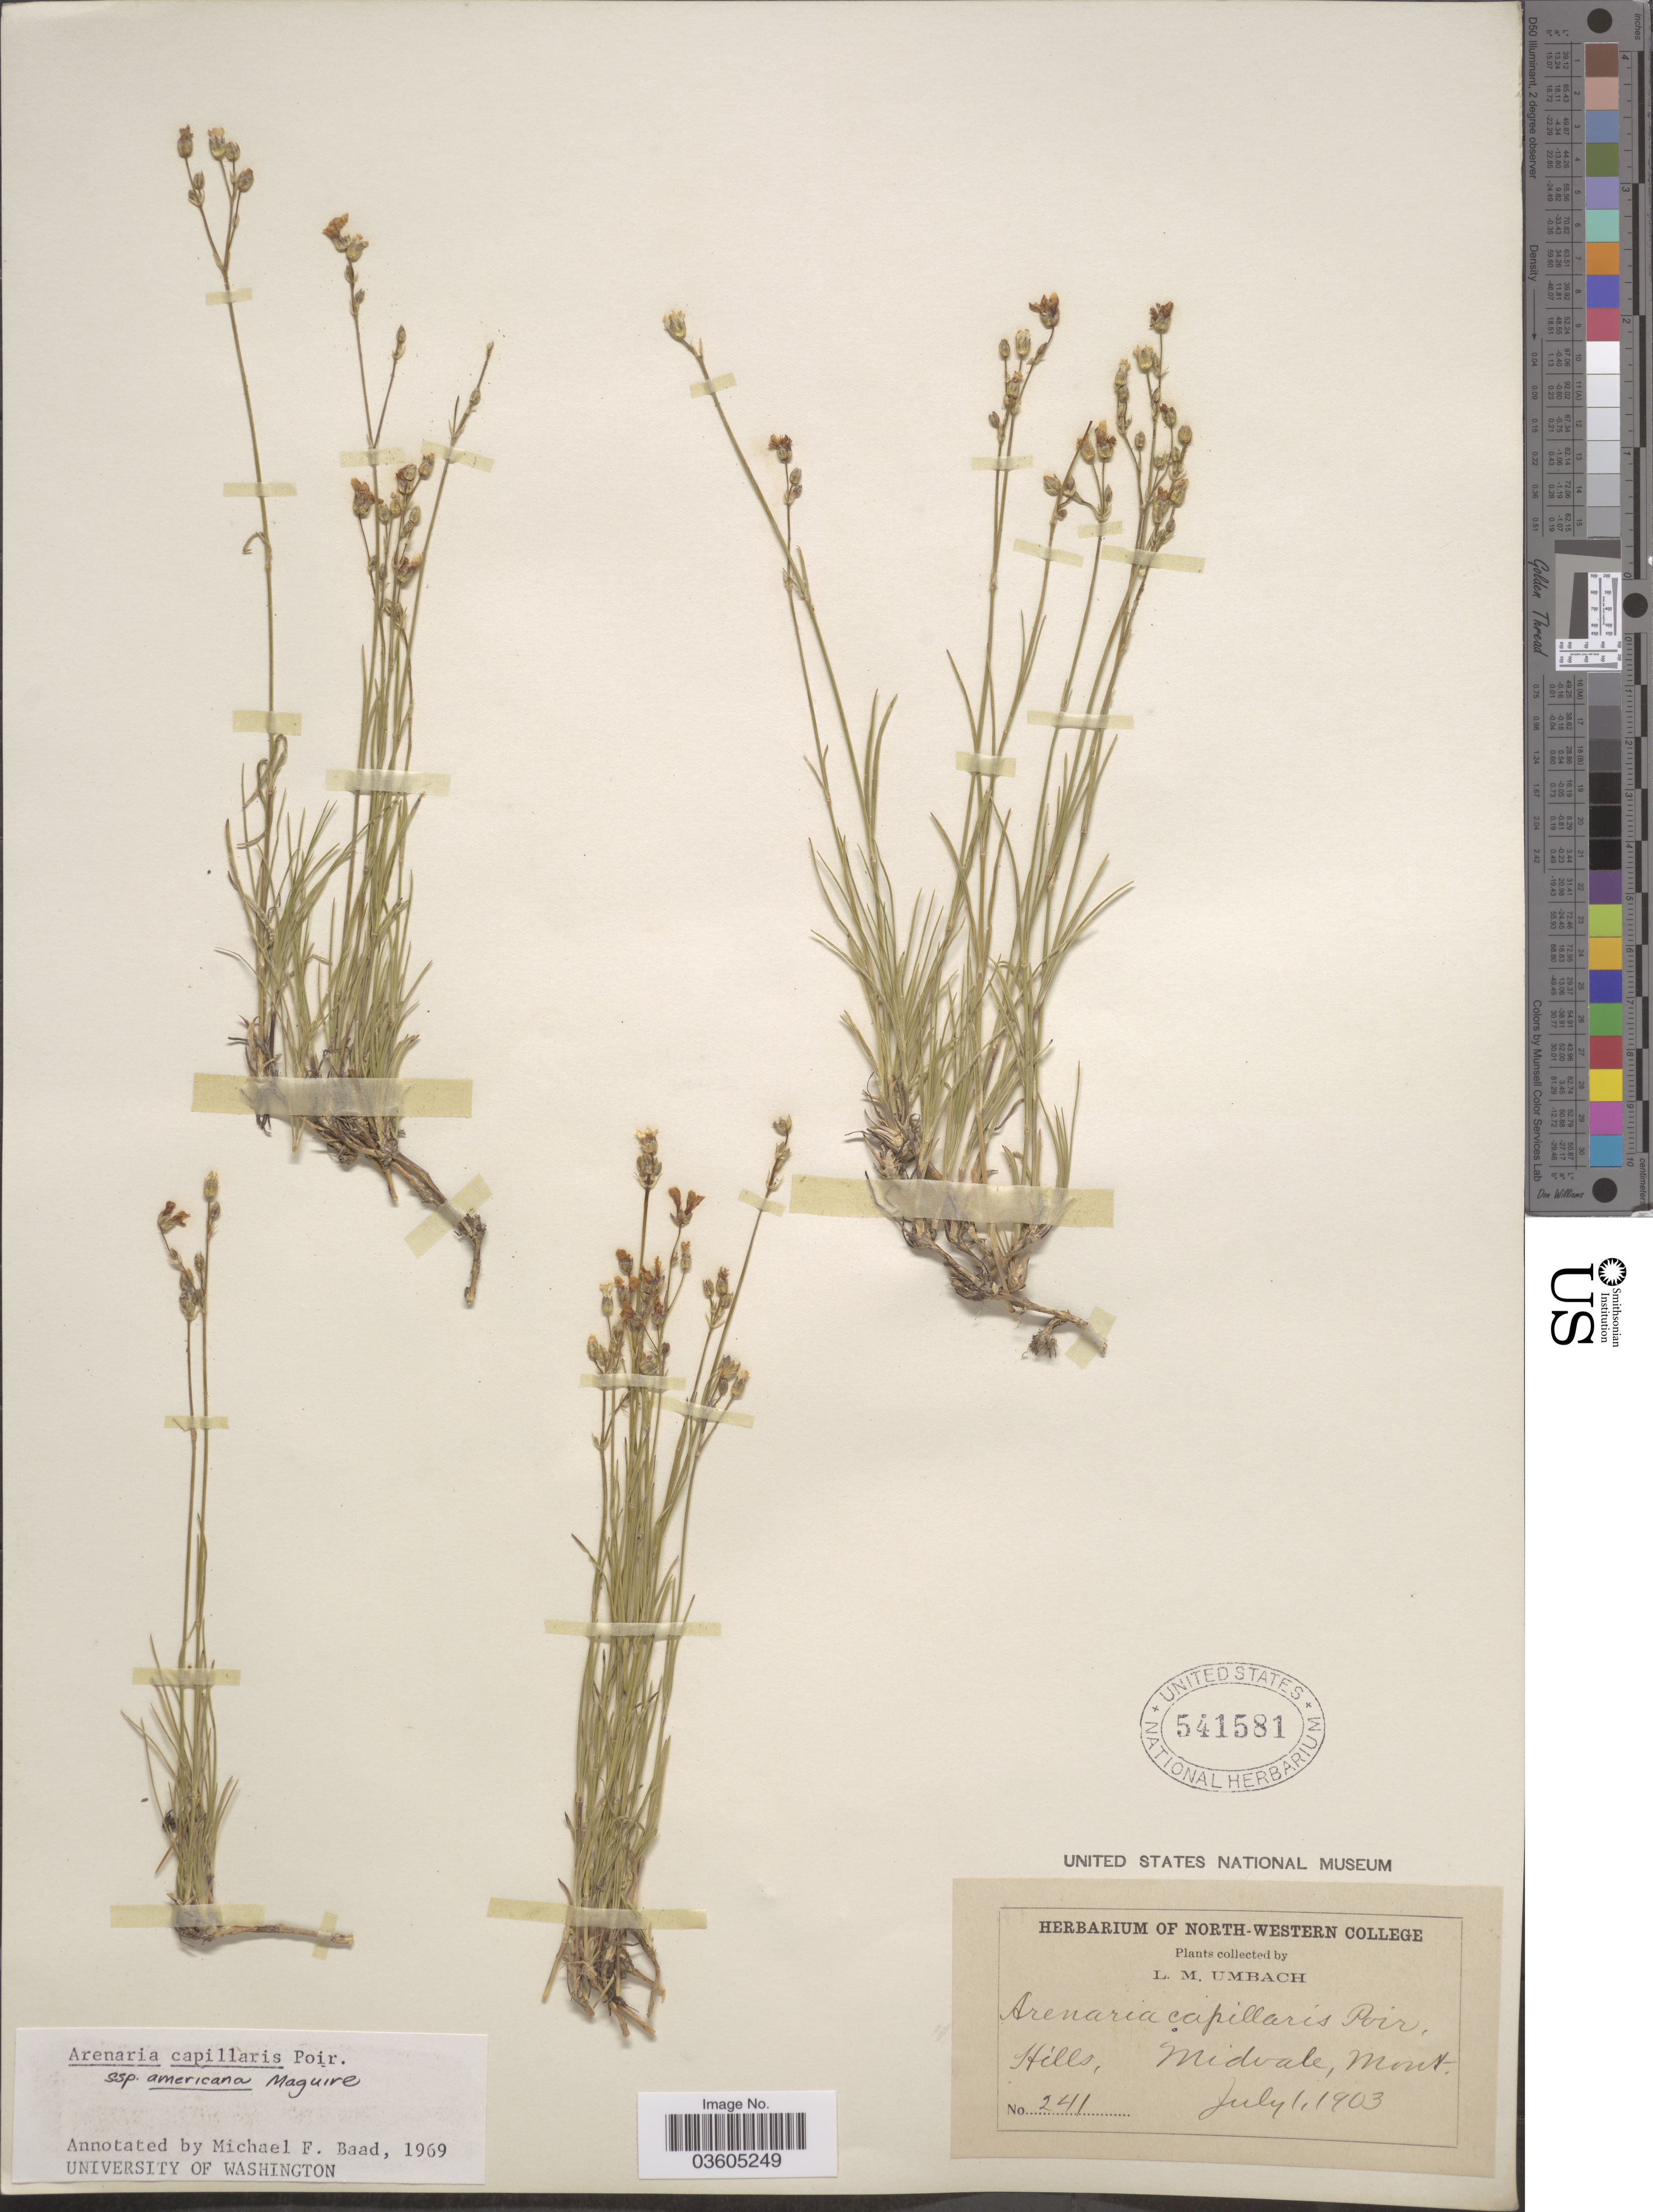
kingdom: Plantae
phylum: Tracheophyta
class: Magnoliopsida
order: Caryophyllales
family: Caryophyllaceae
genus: Eremogone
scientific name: Eremogone capillaris var. americana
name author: (Maguire) R.L. Hartm. & Rabeler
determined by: U.S. National Herbarium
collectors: L. M. Umbach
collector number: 241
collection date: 1903-07-01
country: United States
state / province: Montana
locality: Hills, Midvale.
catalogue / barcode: US 541581